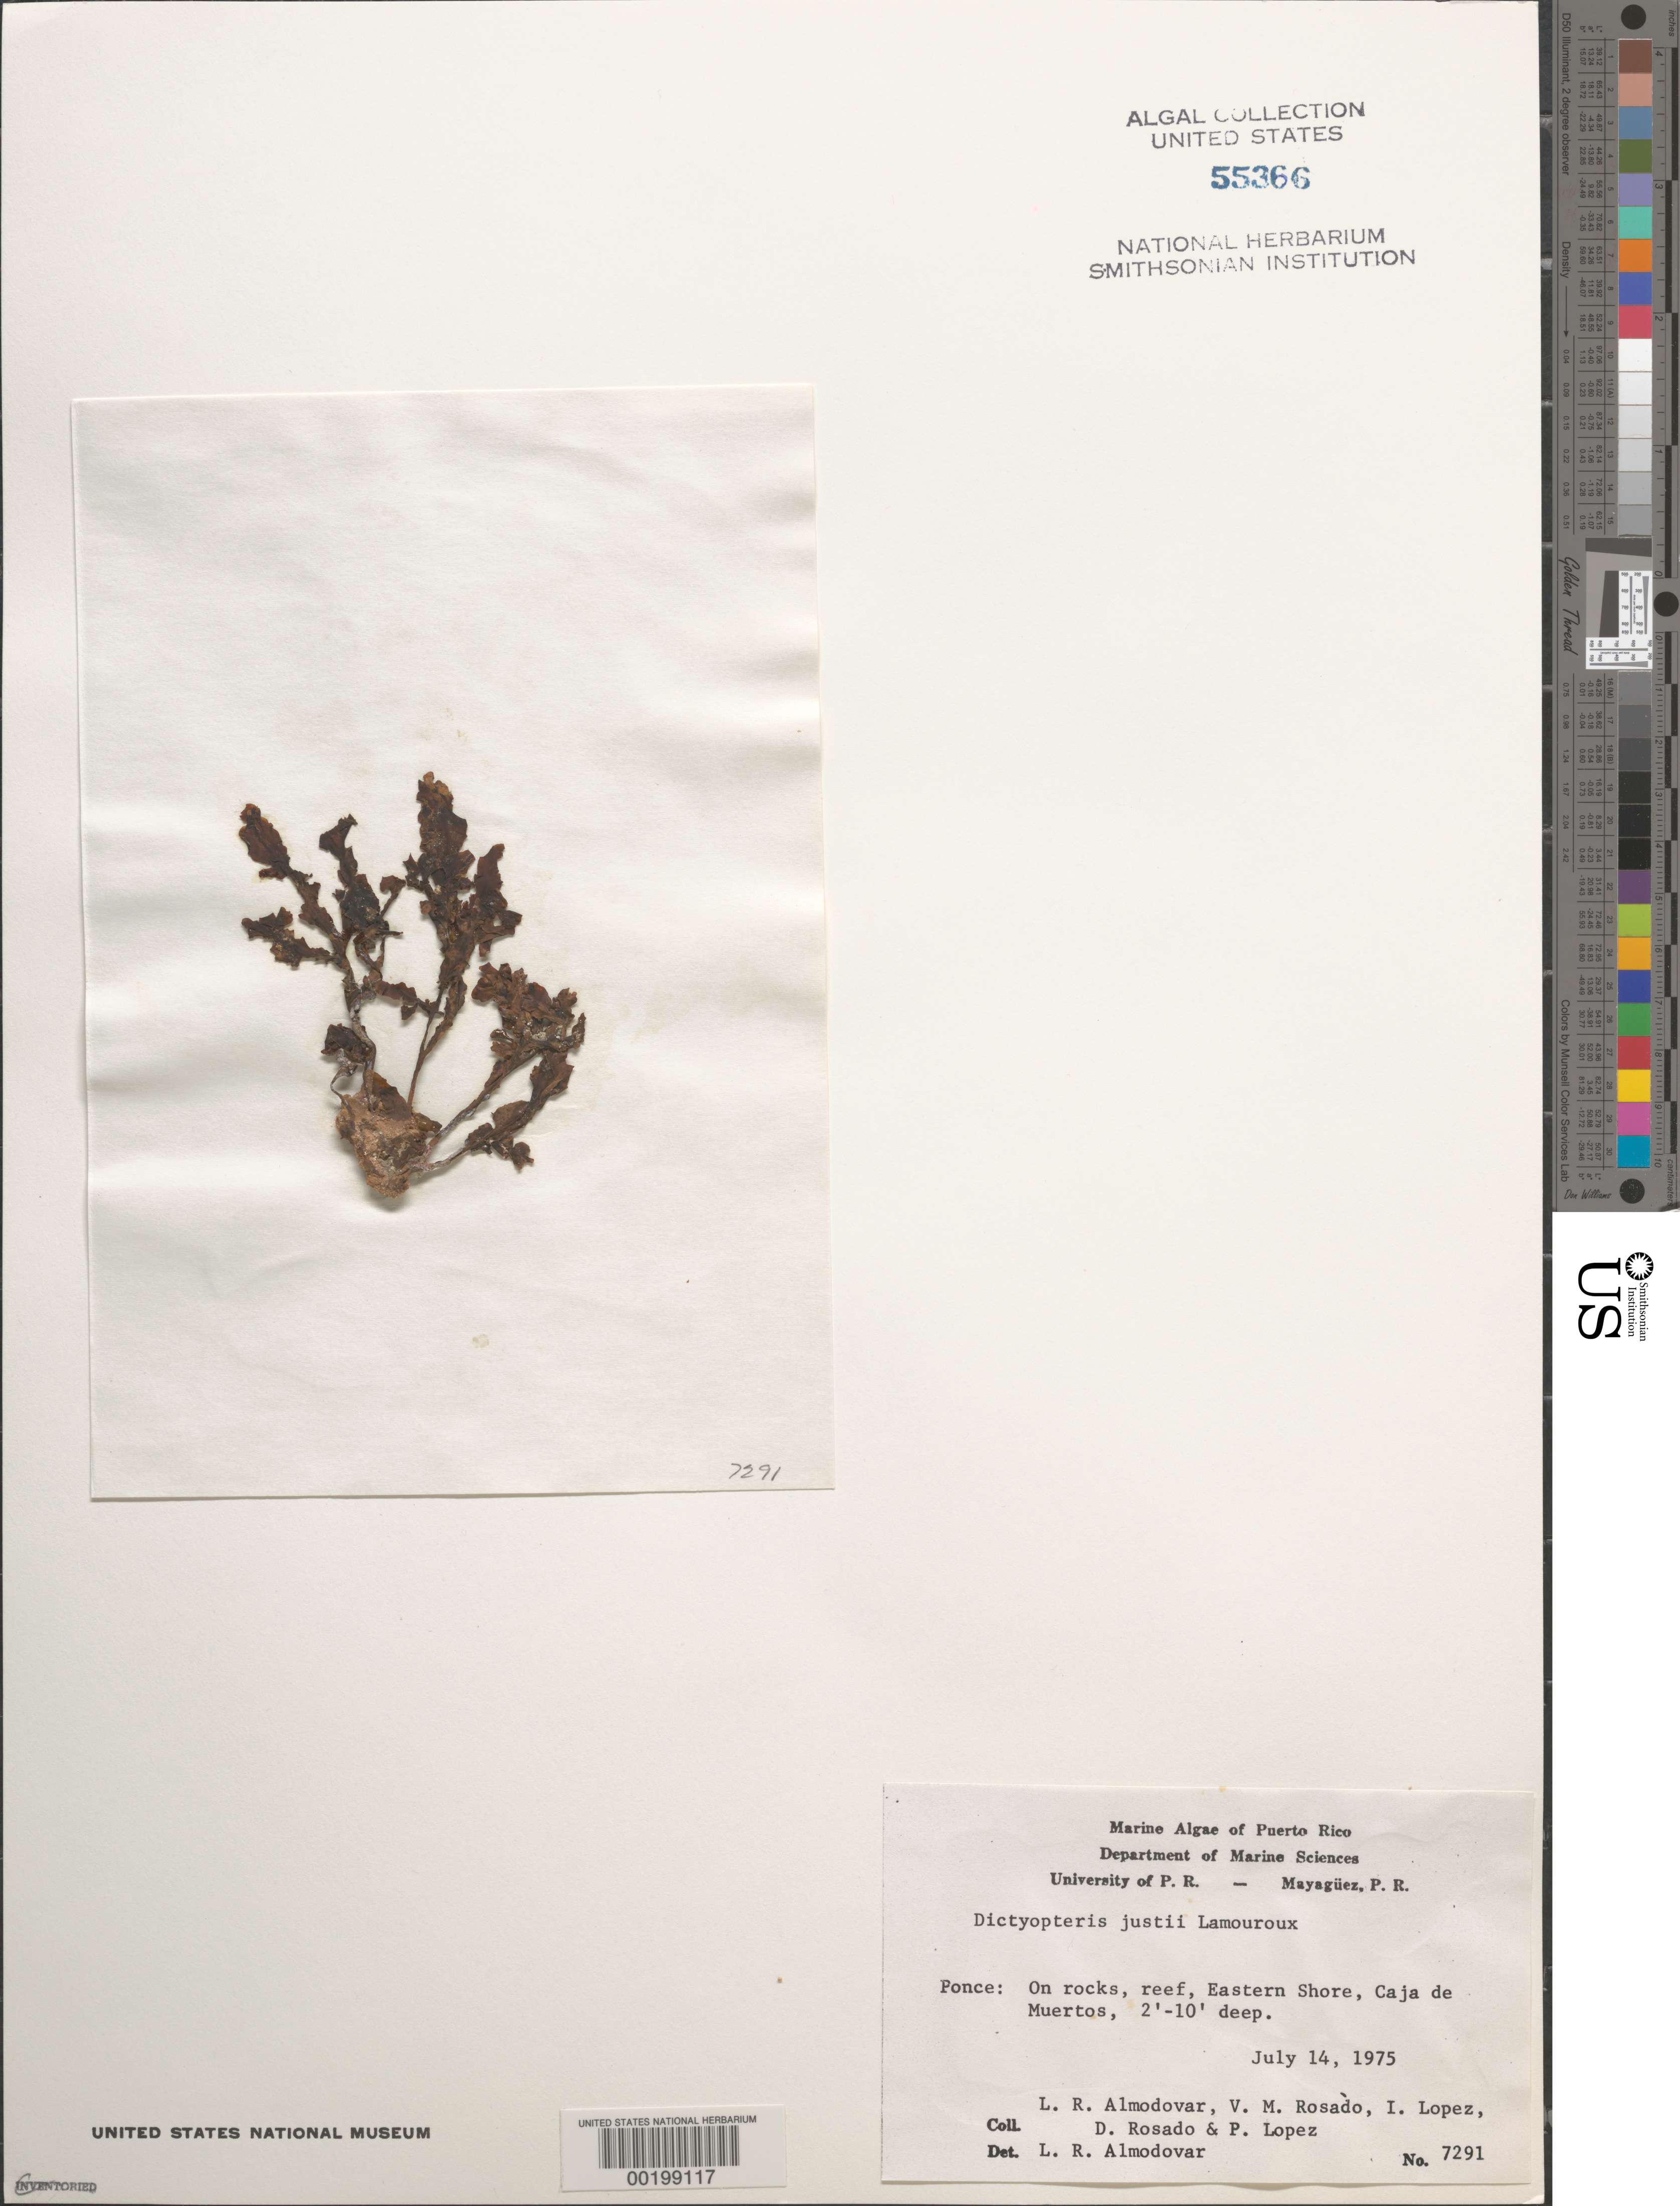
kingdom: Chromista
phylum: Ochrophyta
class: Phaeophyceae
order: Dictyotales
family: Dictyotaceae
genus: Dictyopteris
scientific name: Dictyopteris justii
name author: J.V.Lamouroux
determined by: Almodovar, L. R.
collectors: L. Almodovar, V. Rosado, I. Lopéz, D. Rosado & P. Lopez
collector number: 7291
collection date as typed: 14 Jul 1975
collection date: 1975-07-14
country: Puerto Rico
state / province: Ponce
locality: Caja de muertos, eastern shore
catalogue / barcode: US 55366